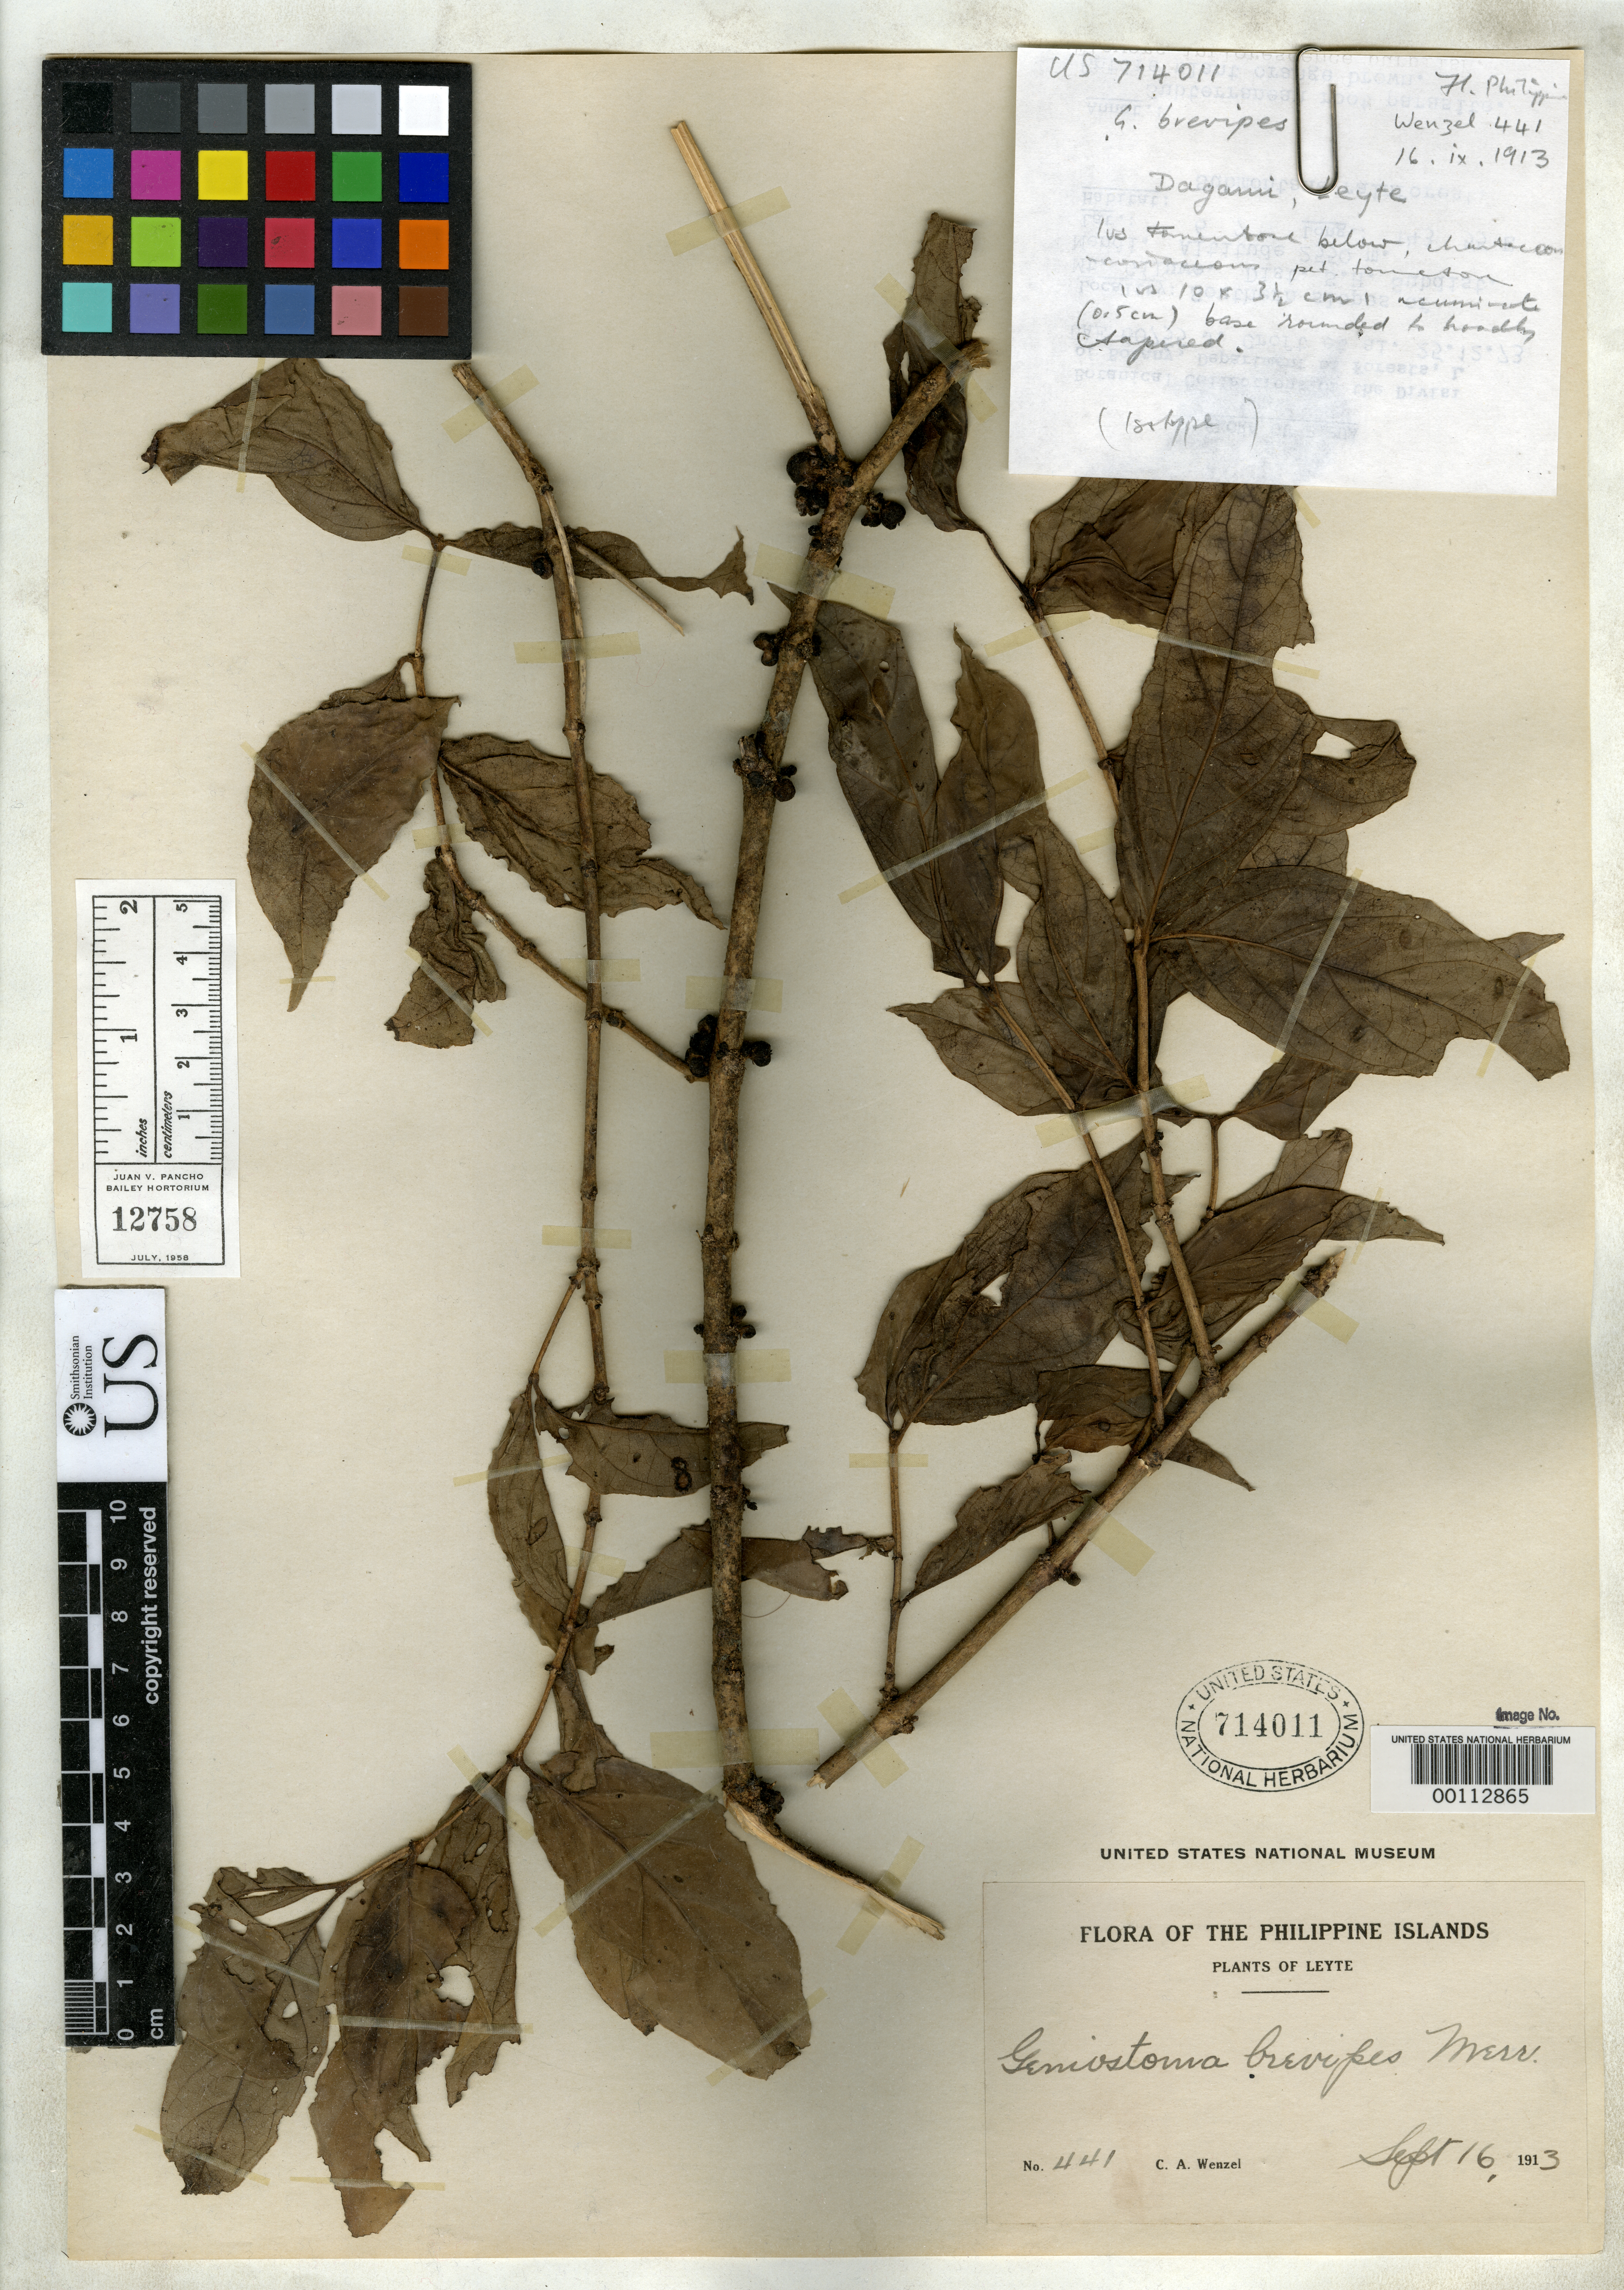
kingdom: Plantae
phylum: Tracheophyta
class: Magnoliopsida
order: Gentianales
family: Loganiaceae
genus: Geniostoma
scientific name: Geniostoma brevipes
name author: Merr.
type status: Isotype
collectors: C. Wenzel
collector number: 441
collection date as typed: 16 Sep 1913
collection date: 1913-09-16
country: Philippines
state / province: Eastern Visayas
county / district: Leyte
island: Leyte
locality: Dagami.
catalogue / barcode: US 714011